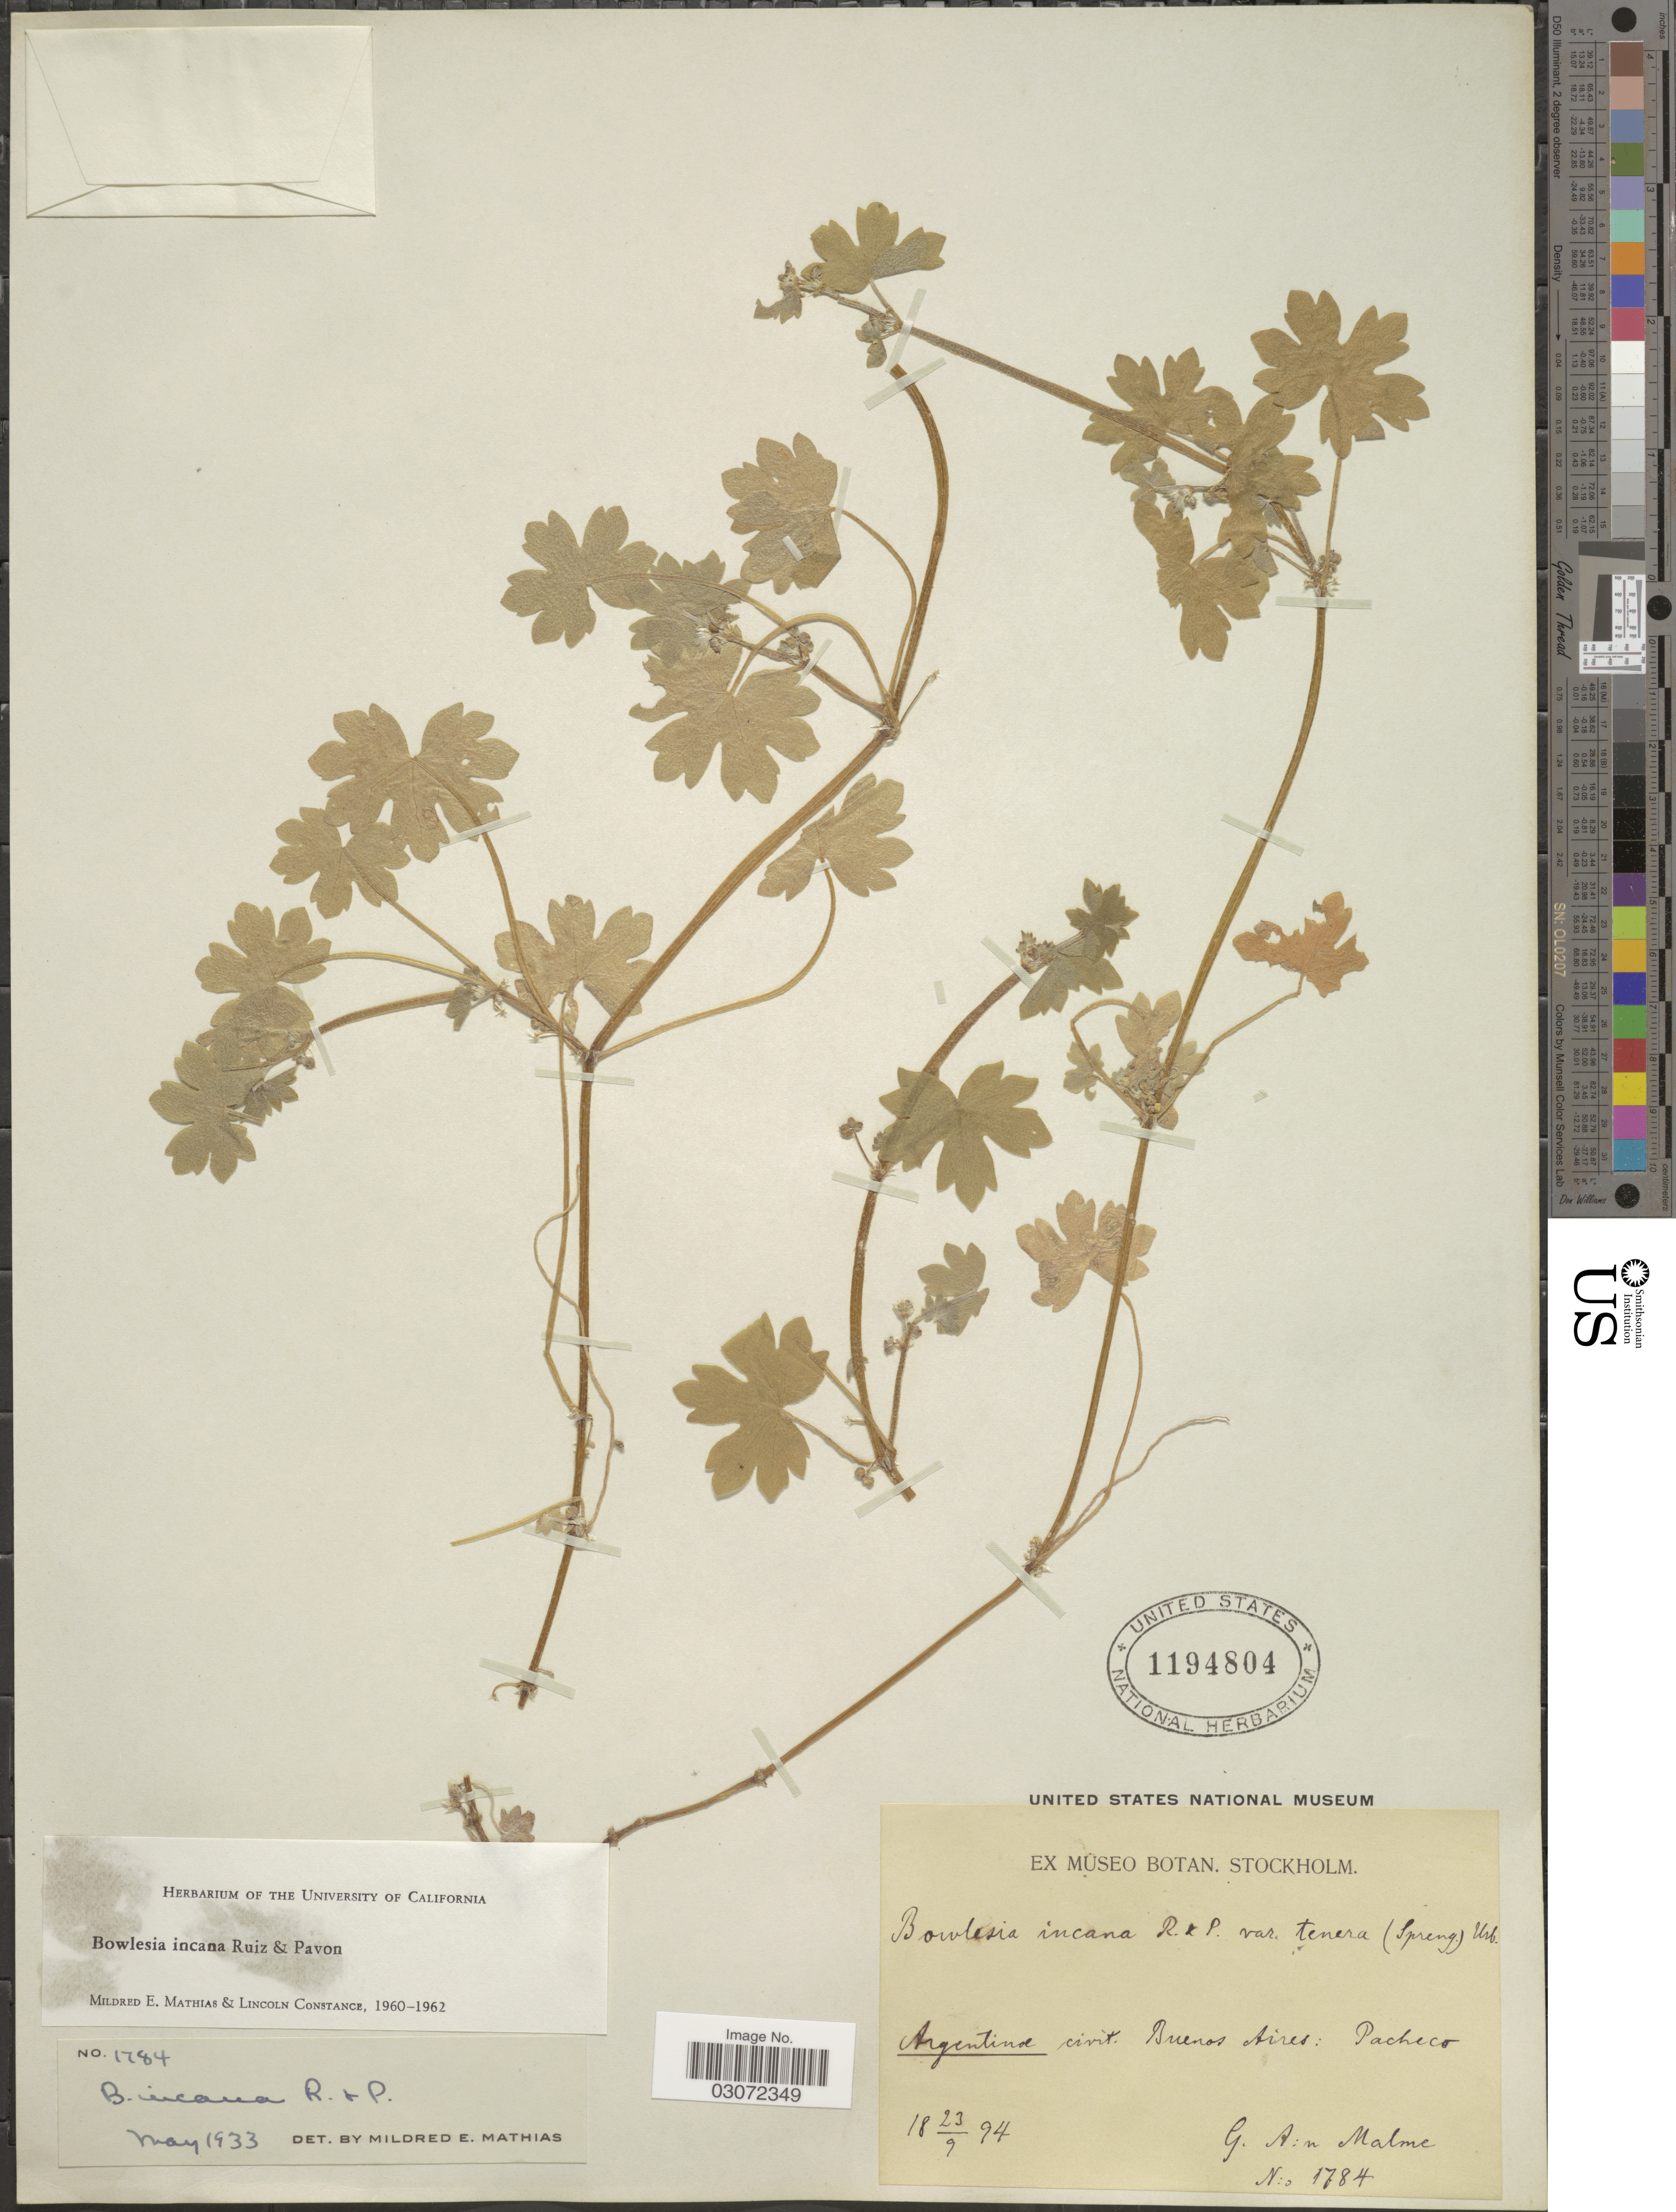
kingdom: Plantae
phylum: Tracheophyta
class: Magnoliopsida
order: Apiales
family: Apiaceae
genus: Bowlesia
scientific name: Bowlesia incana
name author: Ruiz & Pav.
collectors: G. O. A. Malme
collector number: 1784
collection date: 1894-09-23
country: Argentina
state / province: Buenos Aires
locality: Civit. Buenos Aires: Pacheco.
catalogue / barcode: US 1194804